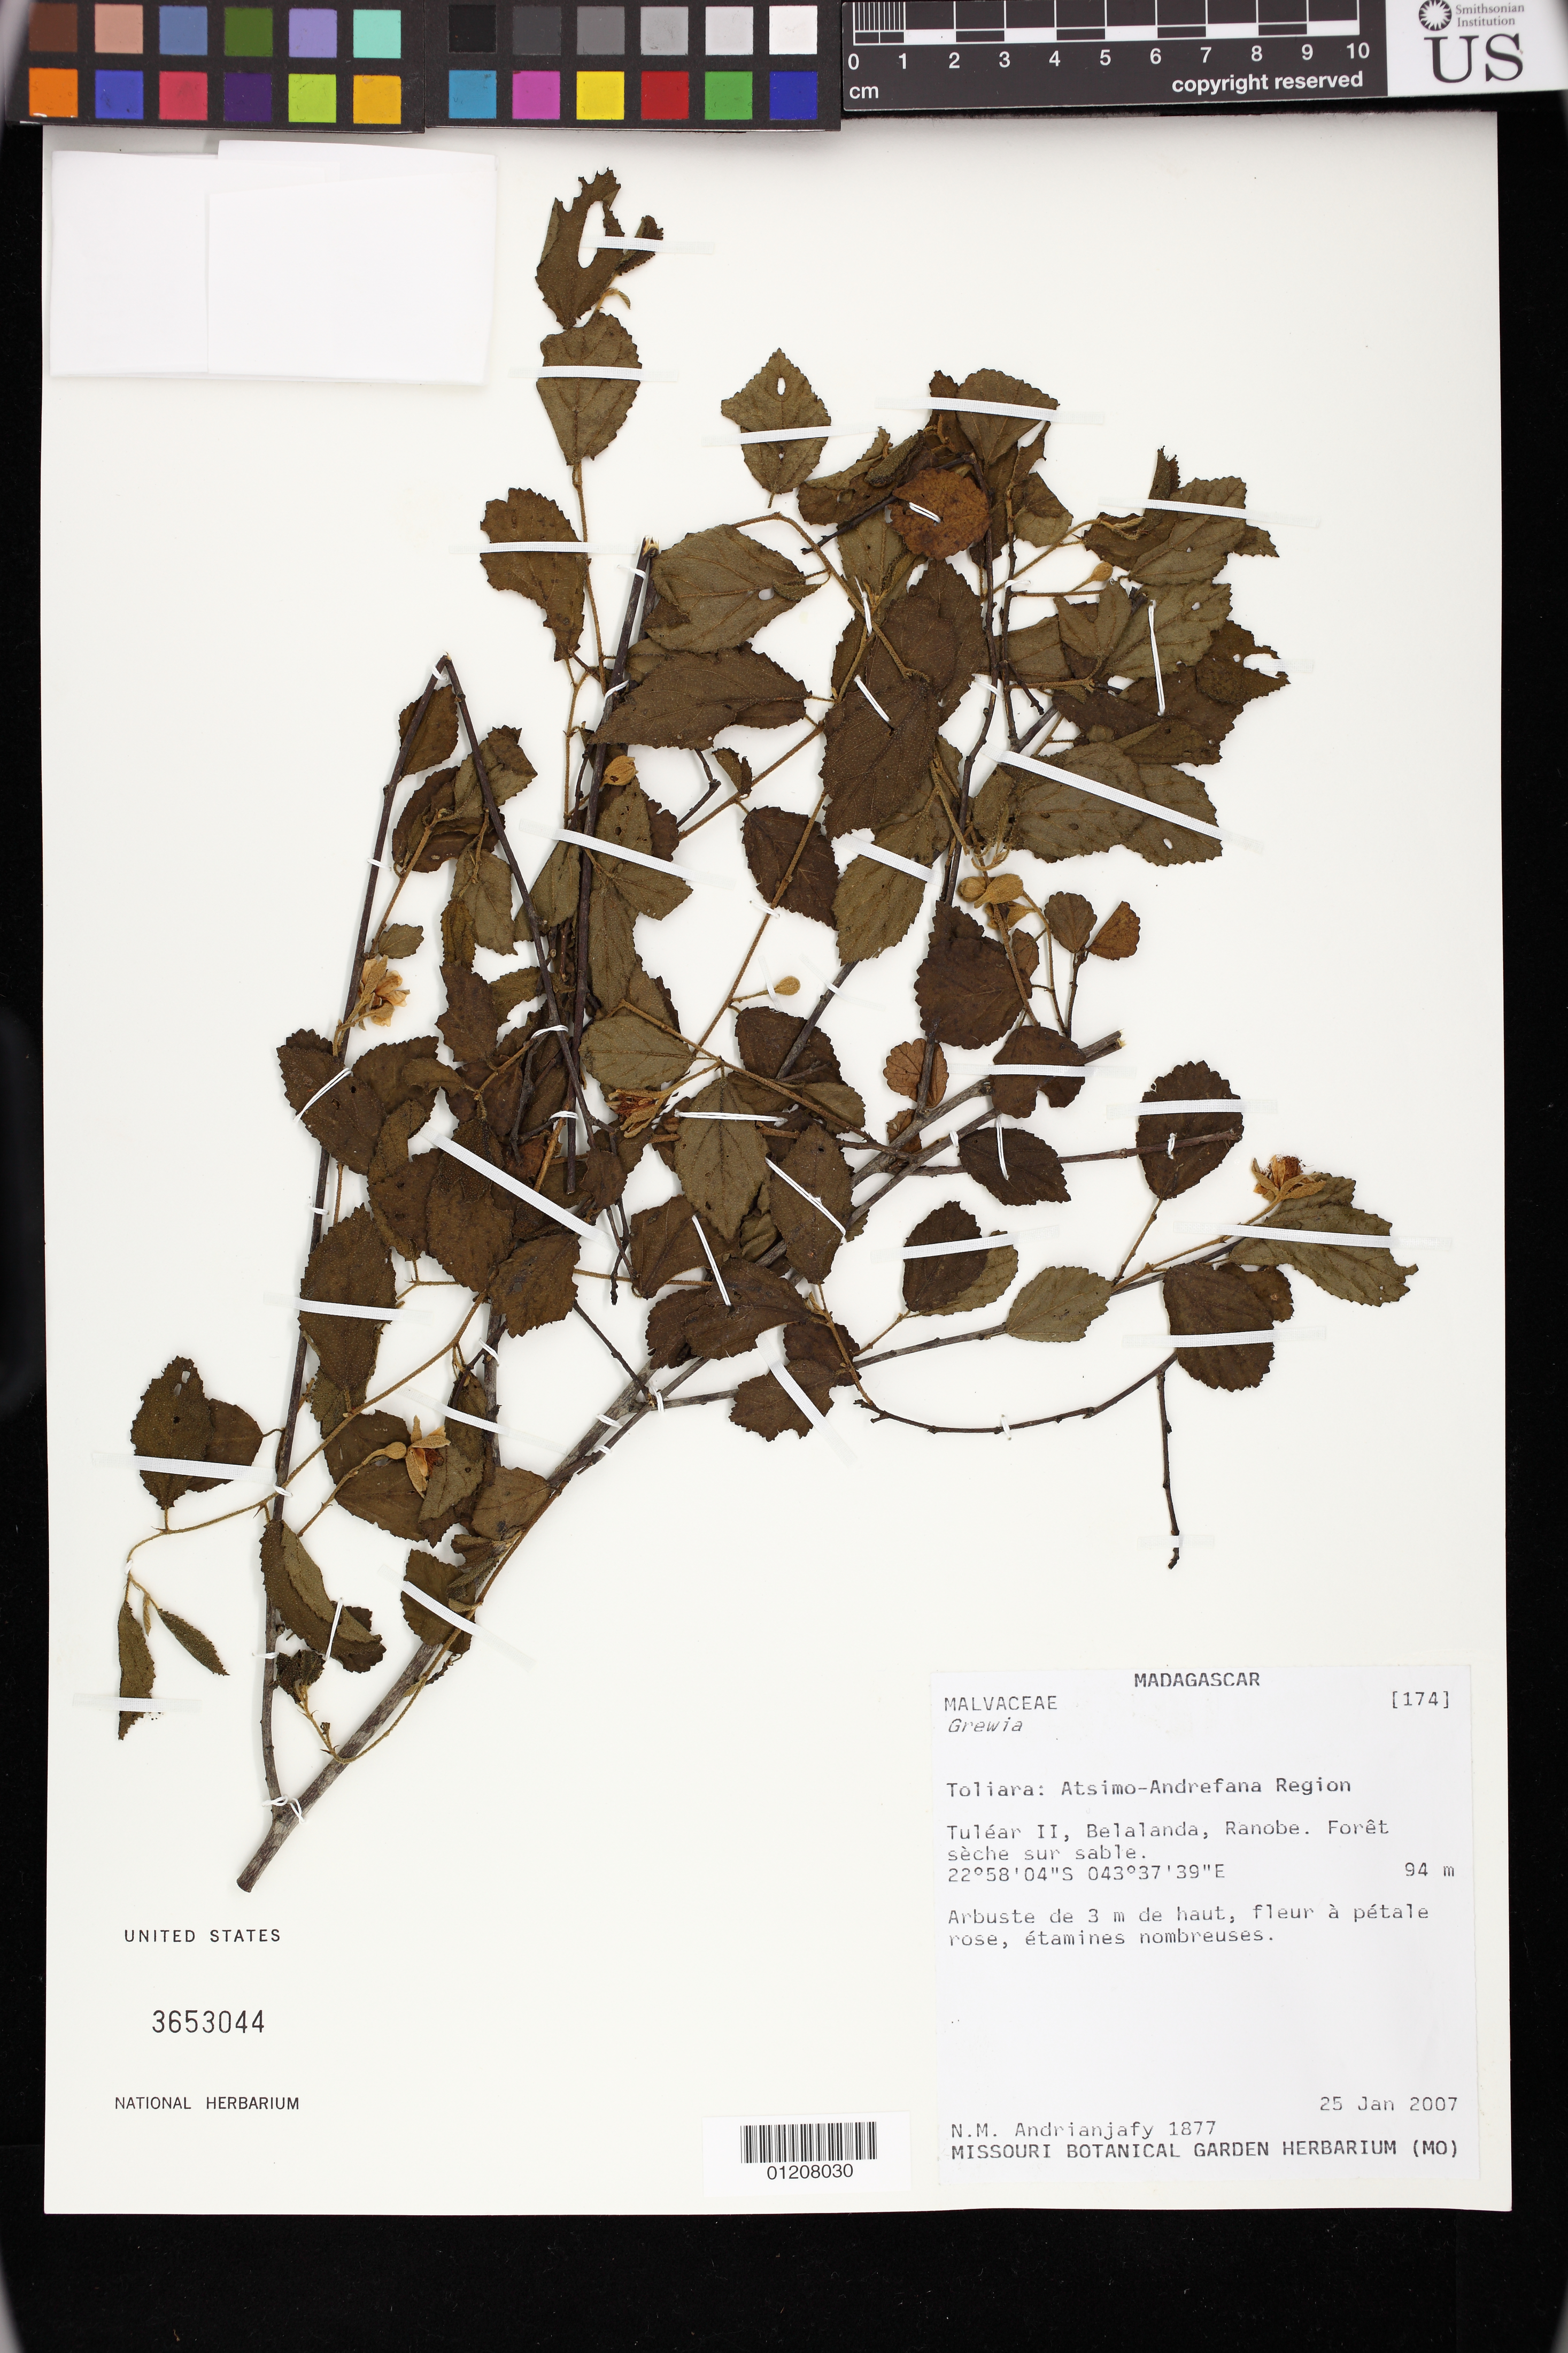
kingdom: Plantae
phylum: Tracheophyta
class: Magnoliopsida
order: Malvales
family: Malvaceae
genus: Grewia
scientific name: Grewia androyensis Capuron ined.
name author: Capuron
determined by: Jourdain-Fievet, L.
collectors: N. M. Andrianjafy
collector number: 1877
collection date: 2007-01-25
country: Madagascar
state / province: Atsimo-Andrefana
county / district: Toliara II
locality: Tulear II, Belalanda, Ranobe.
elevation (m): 94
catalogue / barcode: US 3653044